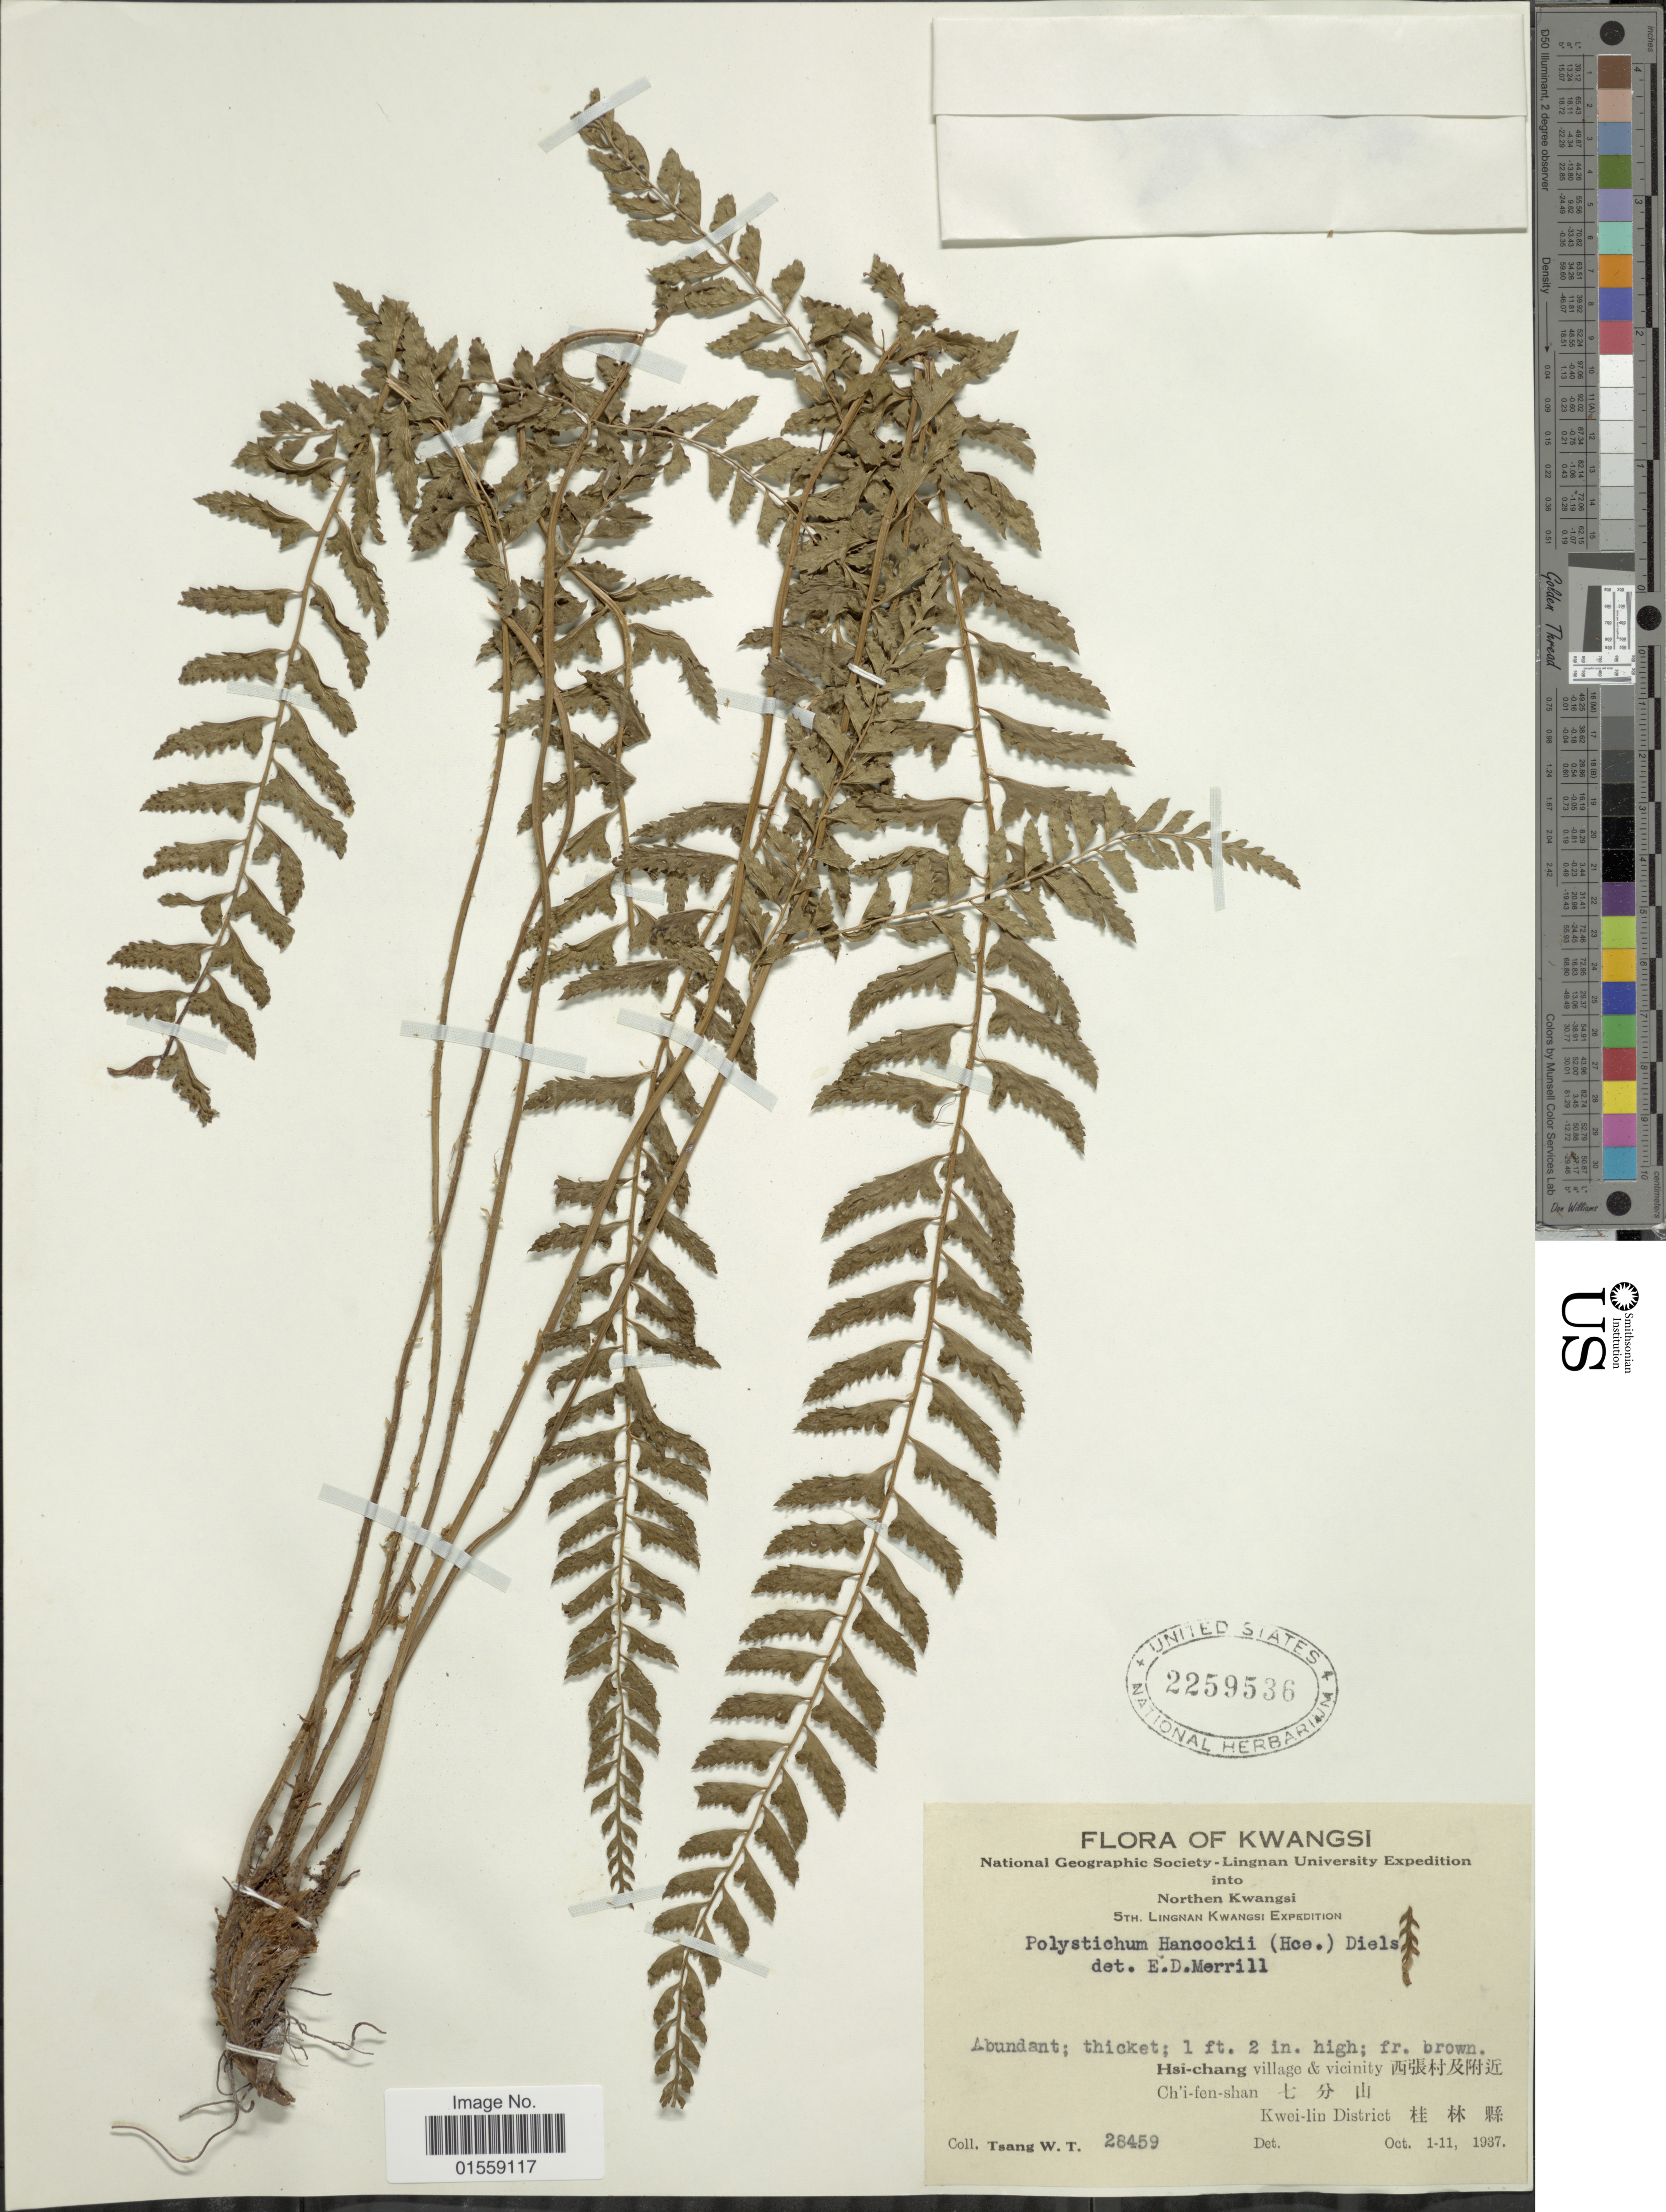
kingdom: Plantae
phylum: Tracheophyta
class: Polypodiopsida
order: Polypodiales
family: Dryopteridaceae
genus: Polystichum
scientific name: Polystichum hancockii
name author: (Hance) Diels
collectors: W. T. Tsang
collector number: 28459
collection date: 1937-10-01/1937-10-11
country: China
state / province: Guangxi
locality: Kwangsi, Northern Kwangsi, Hsi-chang village & vicinity Ch'i-fen-shan, Kwei-lin District.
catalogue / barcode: US 2259536